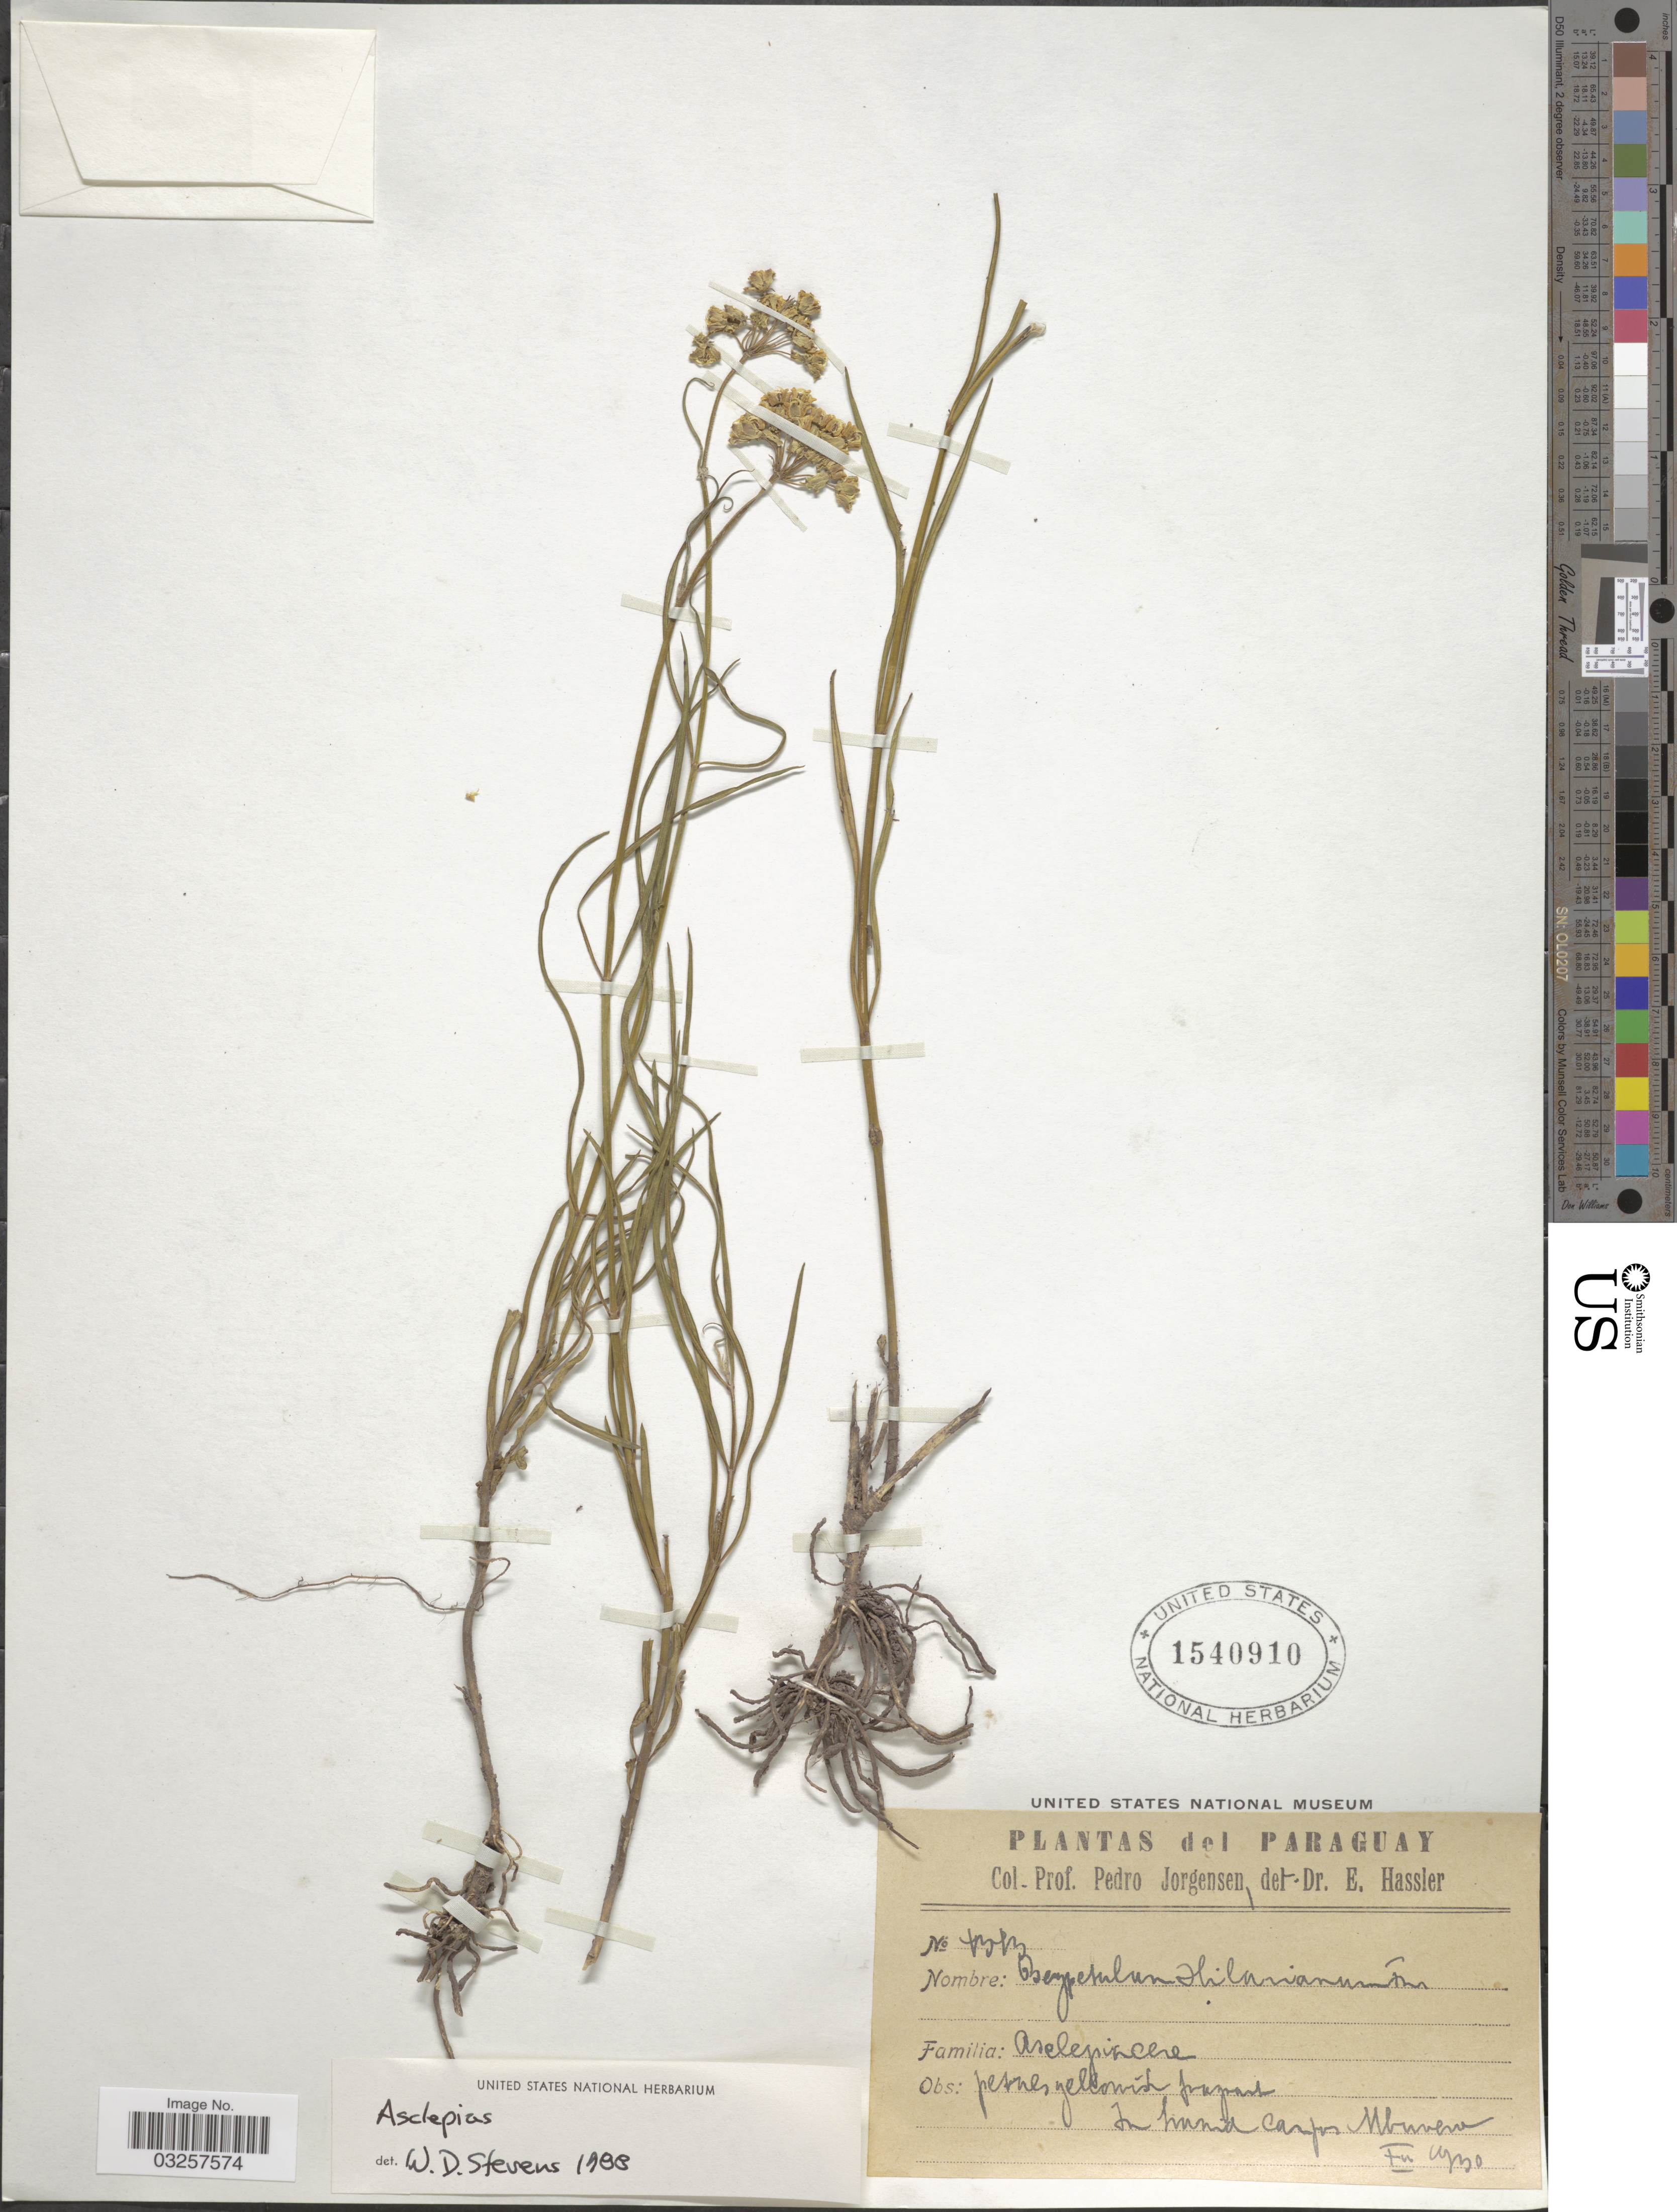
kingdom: Plantae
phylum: Tracheophyta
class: Magnoliopsida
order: Gentianales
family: Apocynaceae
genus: Asclepias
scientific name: Asclepias sp.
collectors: P. Jörgensen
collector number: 4343*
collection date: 1930-12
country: Paraguay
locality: In humid campos Mburem. [interpreted]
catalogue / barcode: US 1540910